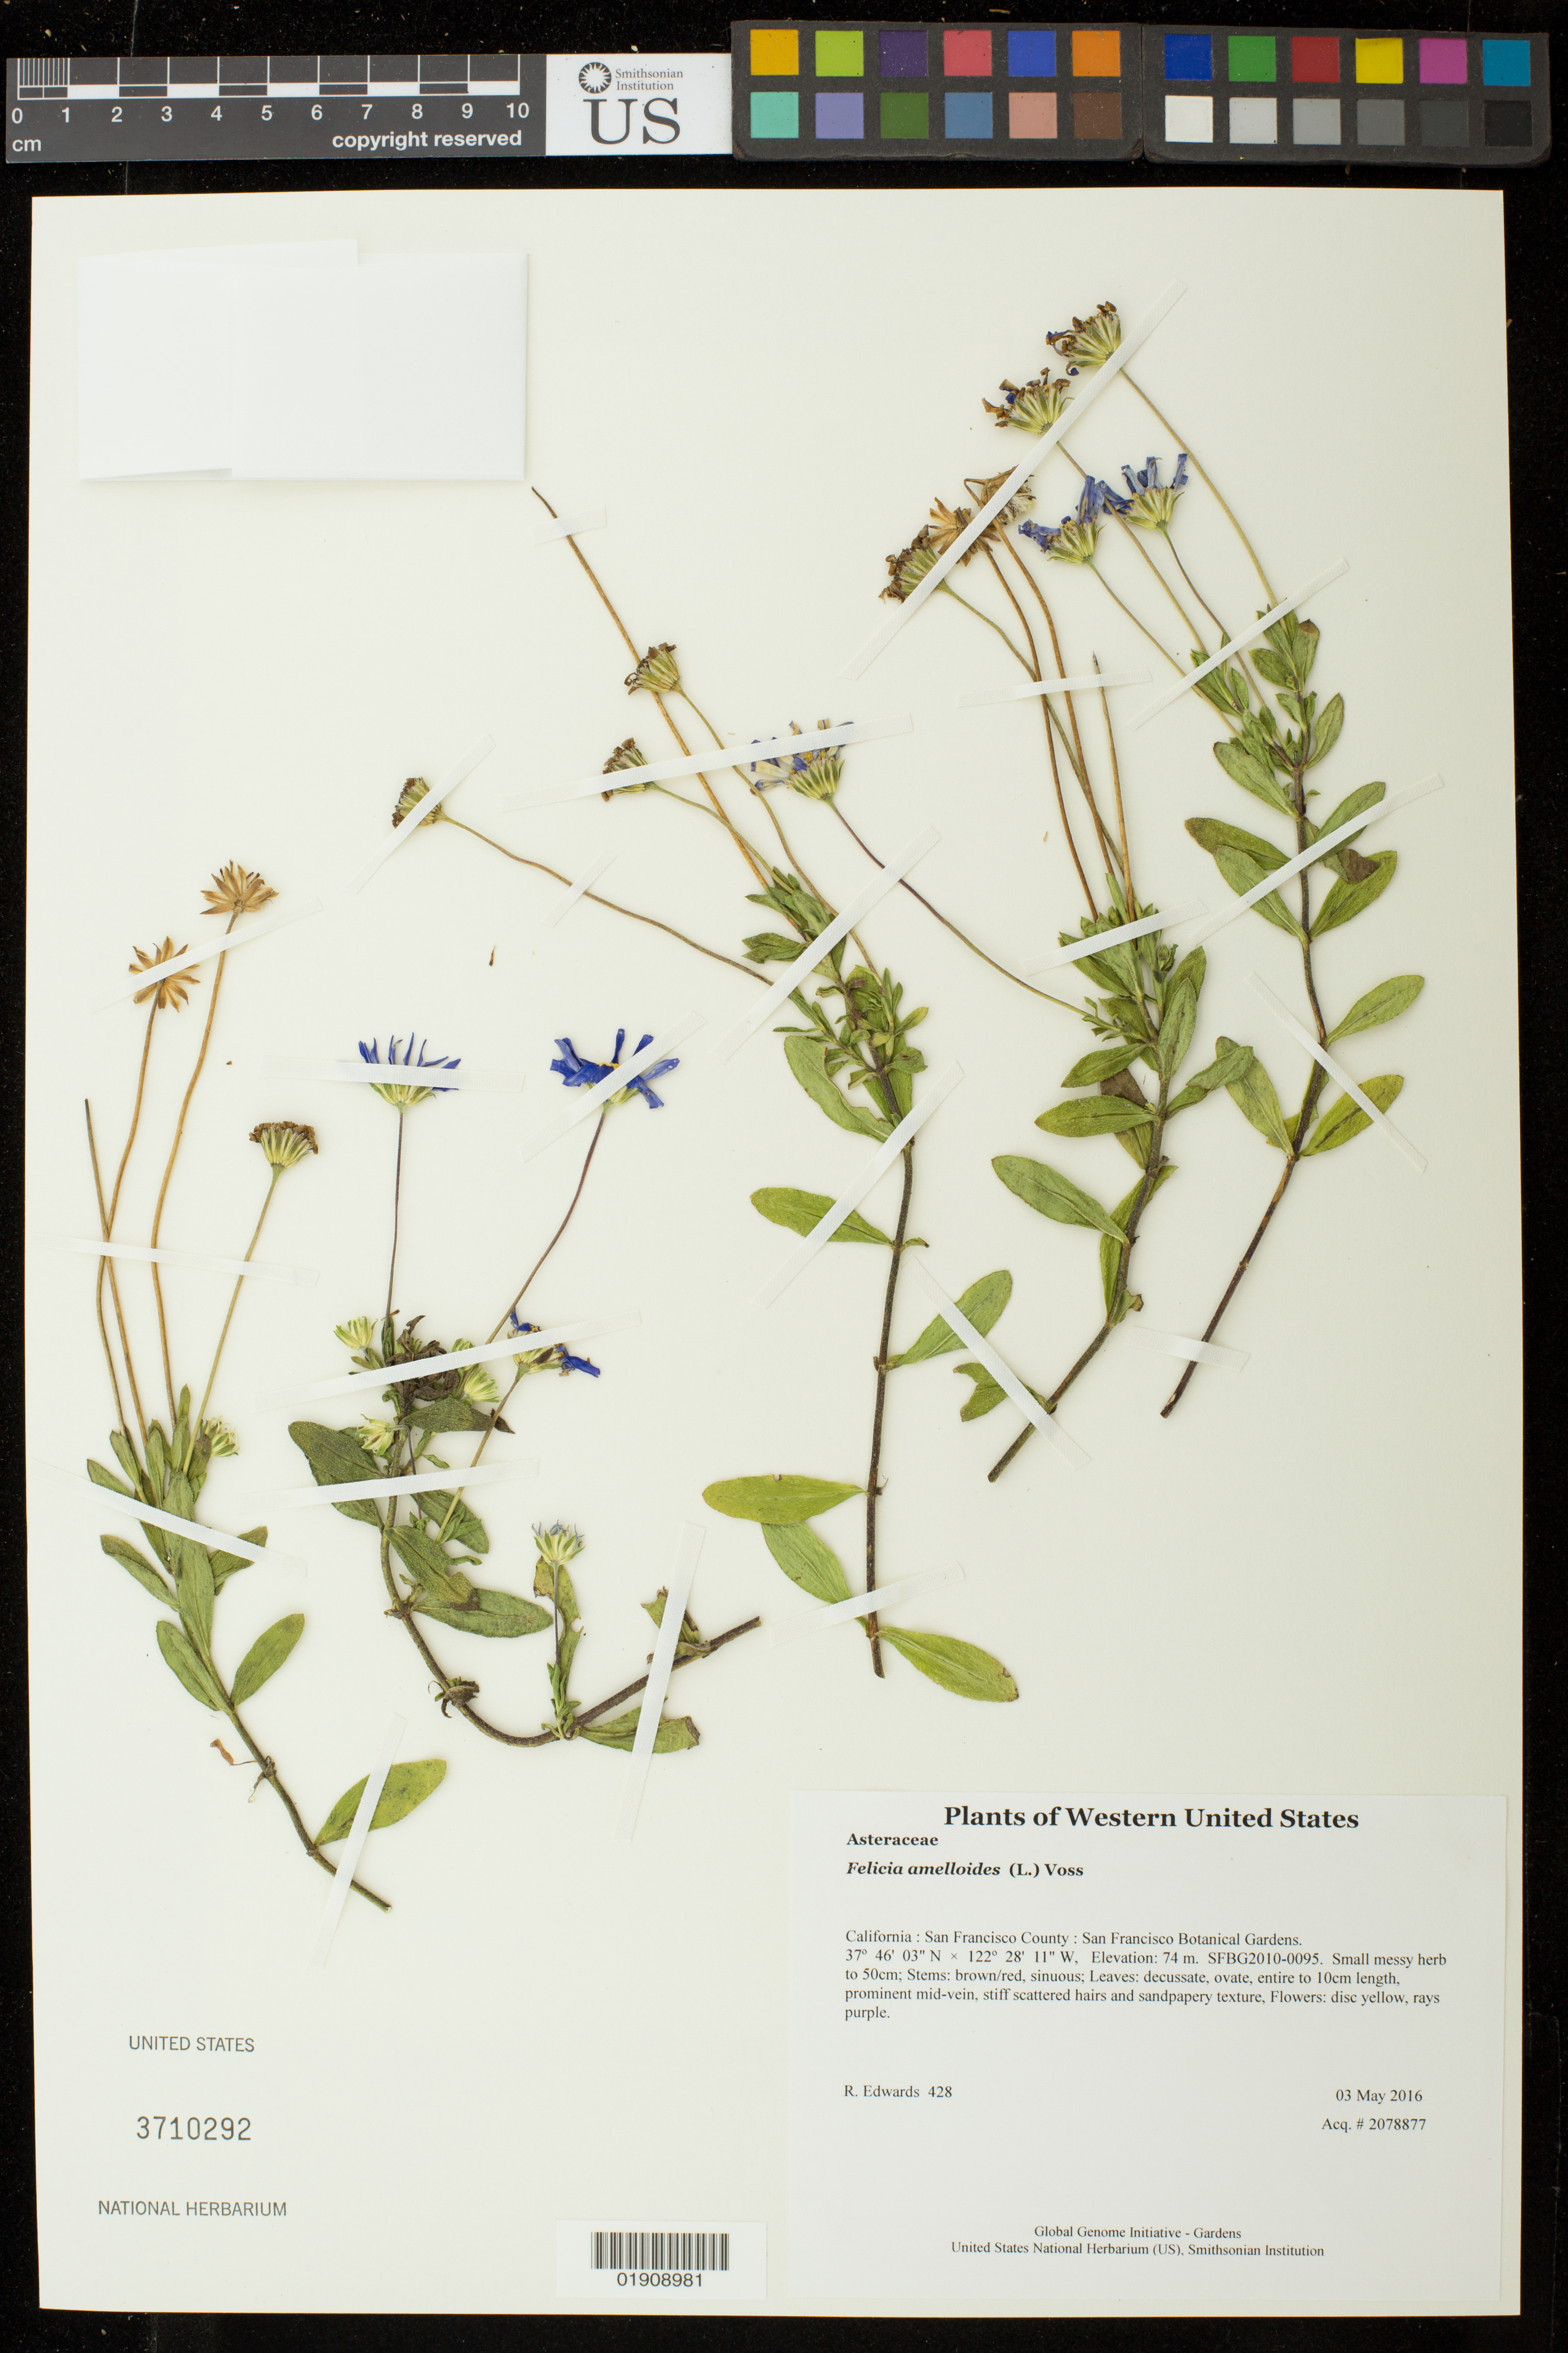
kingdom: Plantae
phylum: Tracheophyta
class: Magnoliopsida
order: Asterales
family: Asteraceae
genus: Felicia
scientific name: Felicia amelloides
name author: (L.) Voss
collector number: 428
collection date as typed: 3 May 2016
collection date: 2016-05-03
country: United States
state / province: California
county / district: San Francisco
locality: San Francisco Botanical Gardens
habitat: SFBG2010-0095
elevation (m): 74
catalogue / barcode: US 3710292